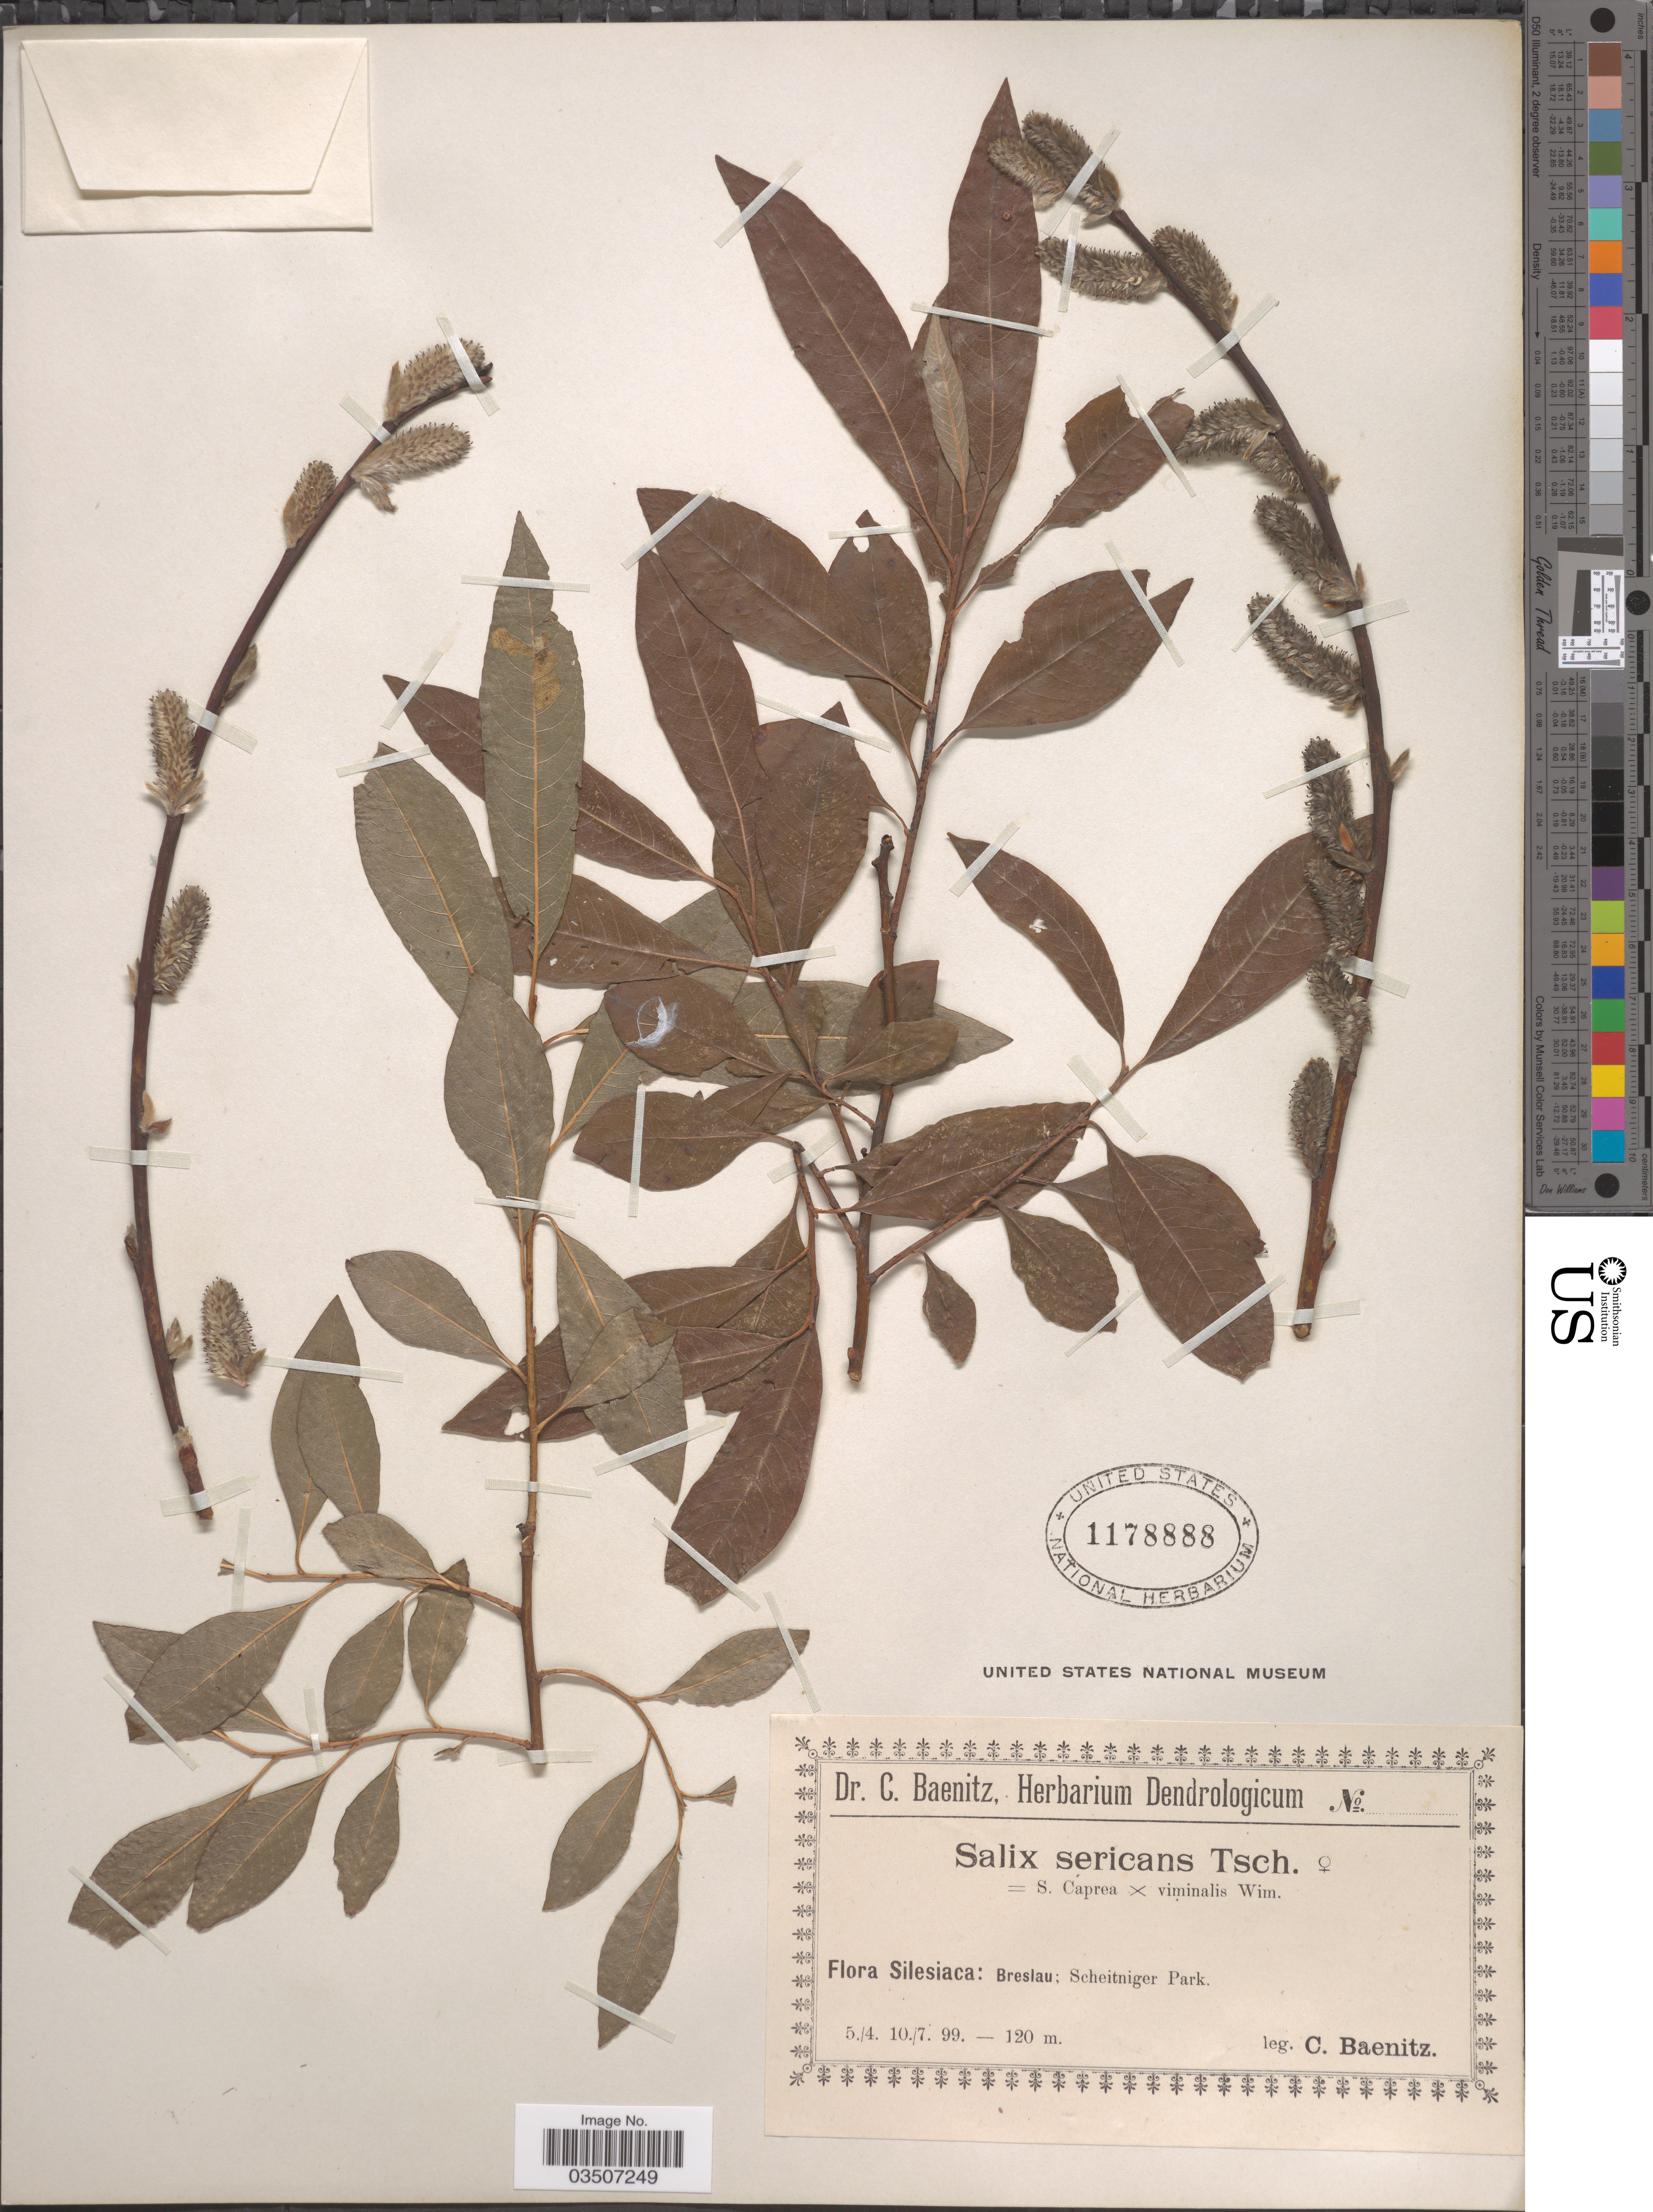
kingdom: Plantae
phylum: Tracheophyta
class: Magnoliopsida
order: Malpighiales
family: Salicaceae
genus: Salix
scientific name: Salix sericans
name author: Tausch ex Kern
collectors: C. G. Baenitz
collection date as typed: Transcribed d/m/y: 5/4/99 to 10/7/99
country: Poland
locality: Silesiaca: Breslau; Scheitniger Park.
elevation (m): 120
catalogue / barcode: US 1178888